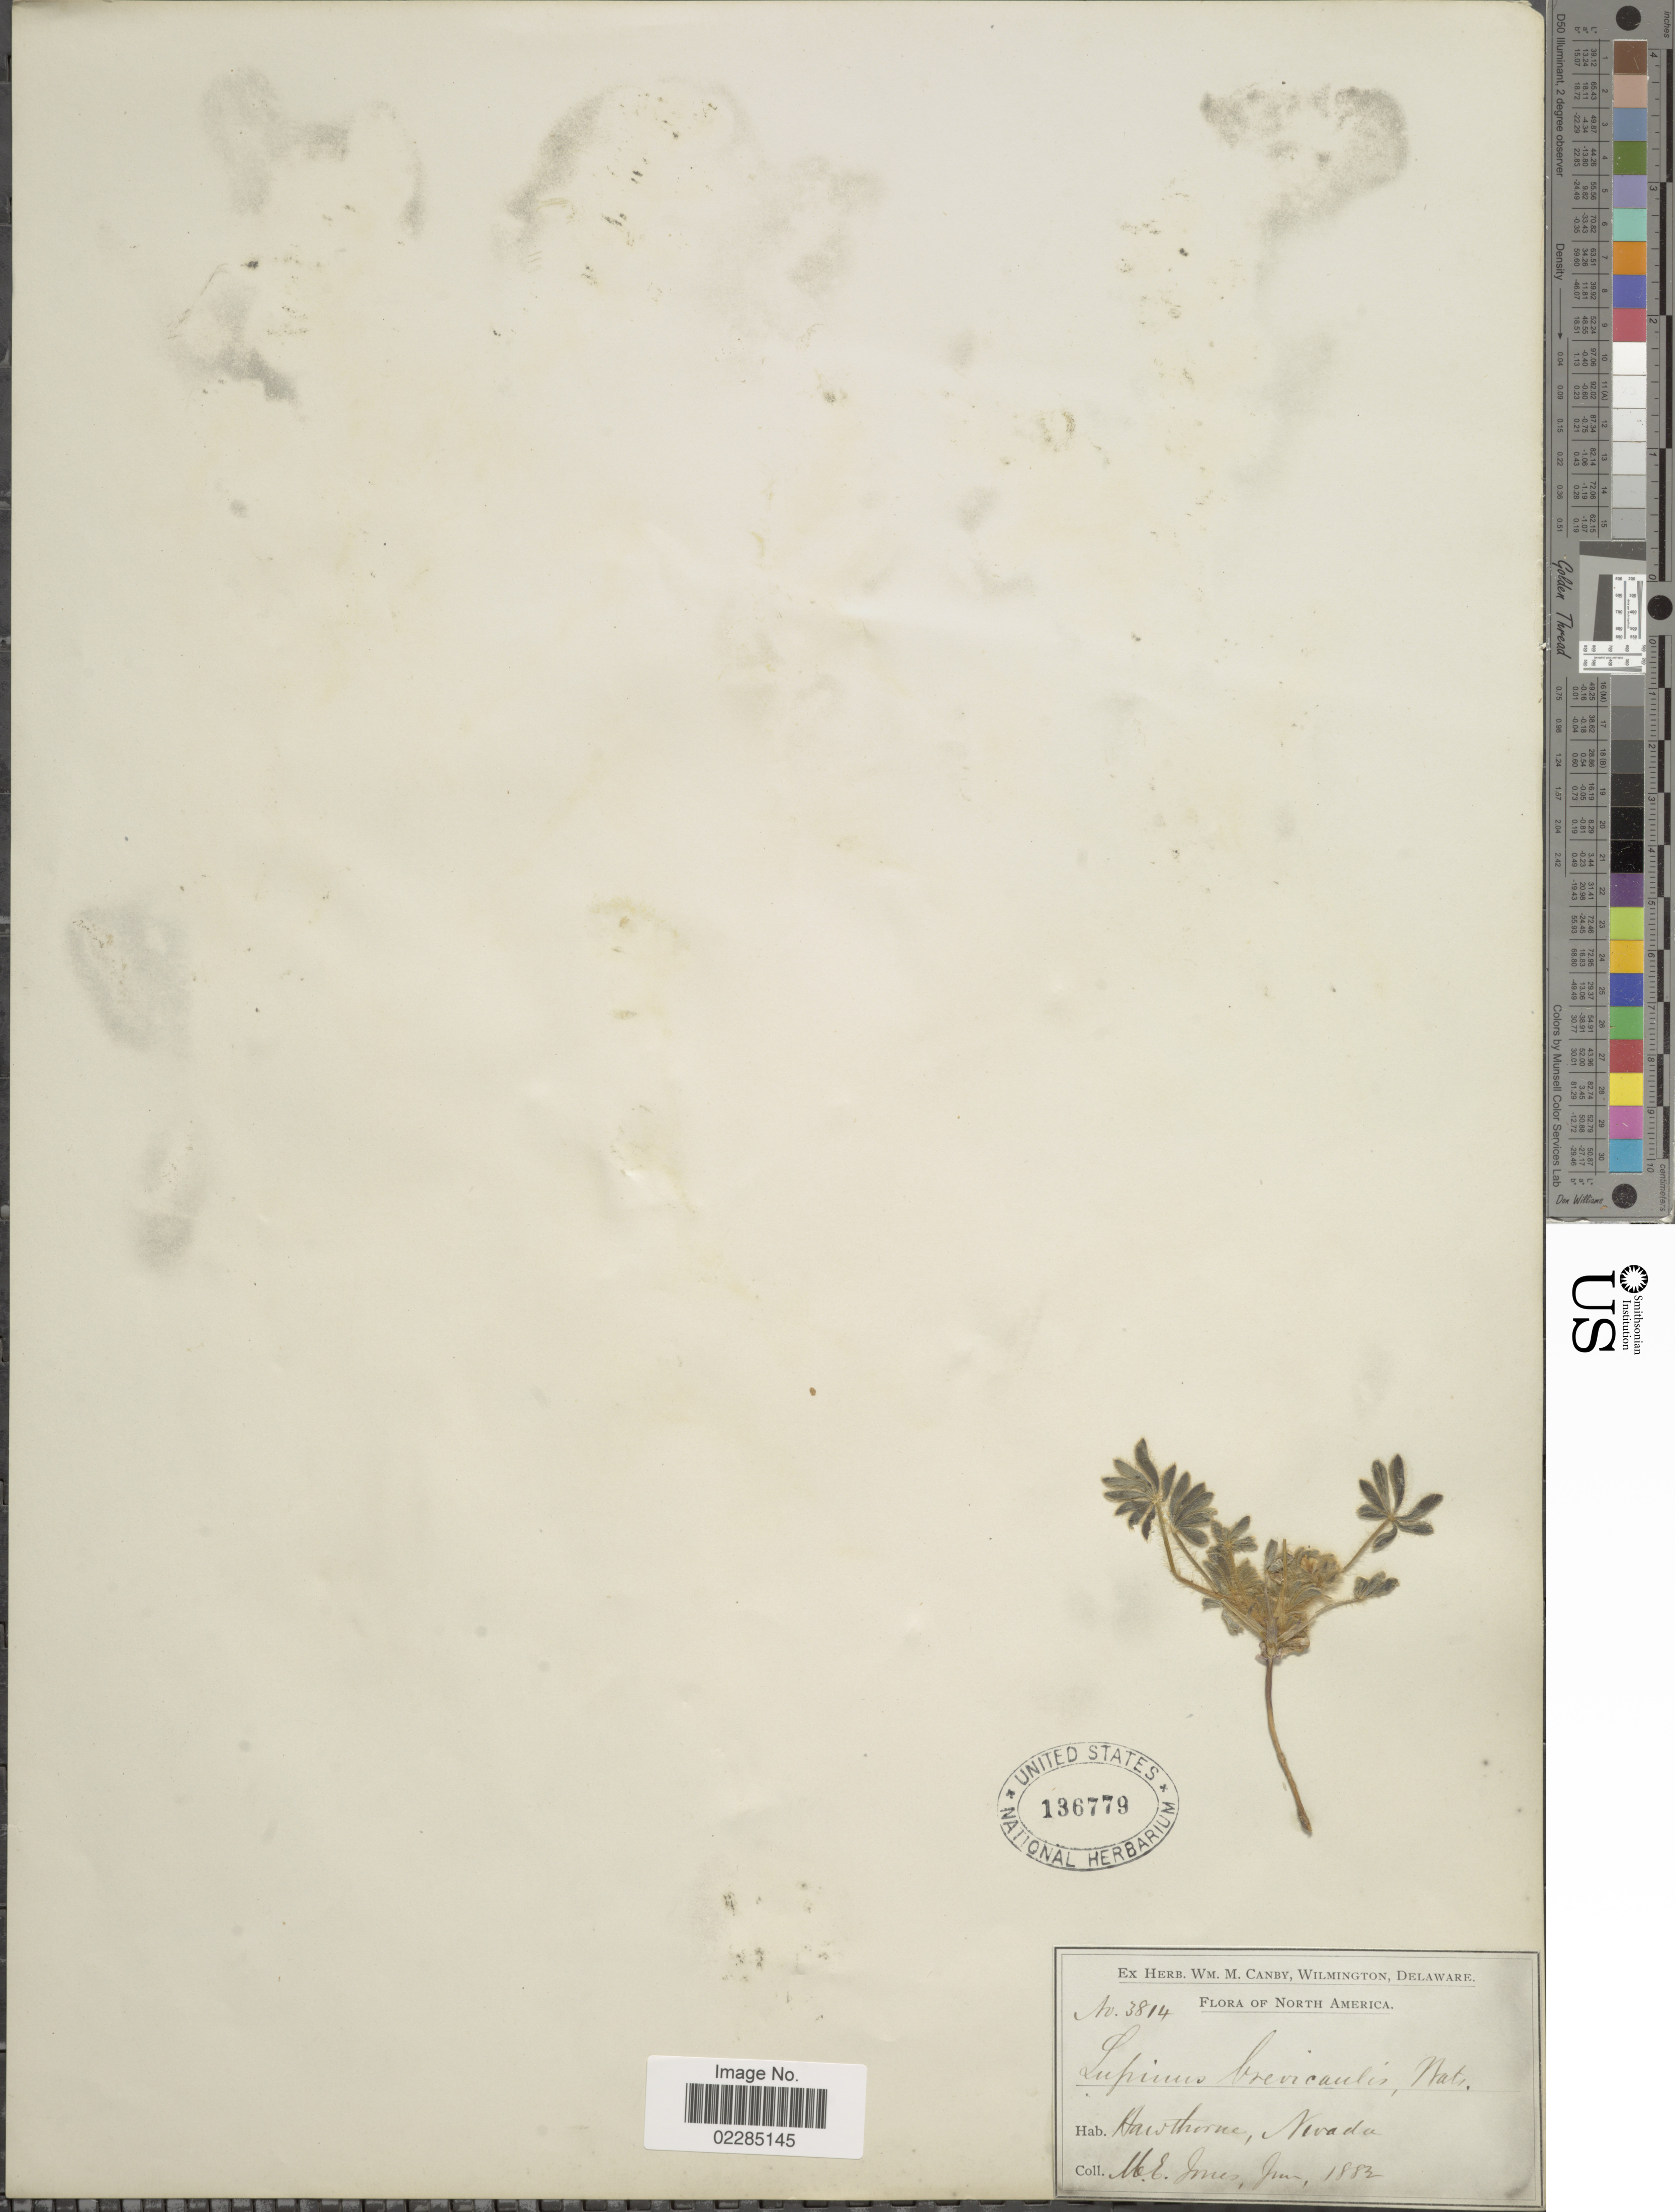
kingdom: Plantae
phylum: Tracheophyta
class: Magnoliopsida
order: Fabales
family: Fabaceae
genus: Lupinus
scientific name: Lupinus dispersus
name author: A. Heller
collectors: M. E. Jones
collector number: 3814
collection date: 1883-06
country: United States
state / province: Nevada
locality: Hawthorne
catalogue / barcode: US 136779